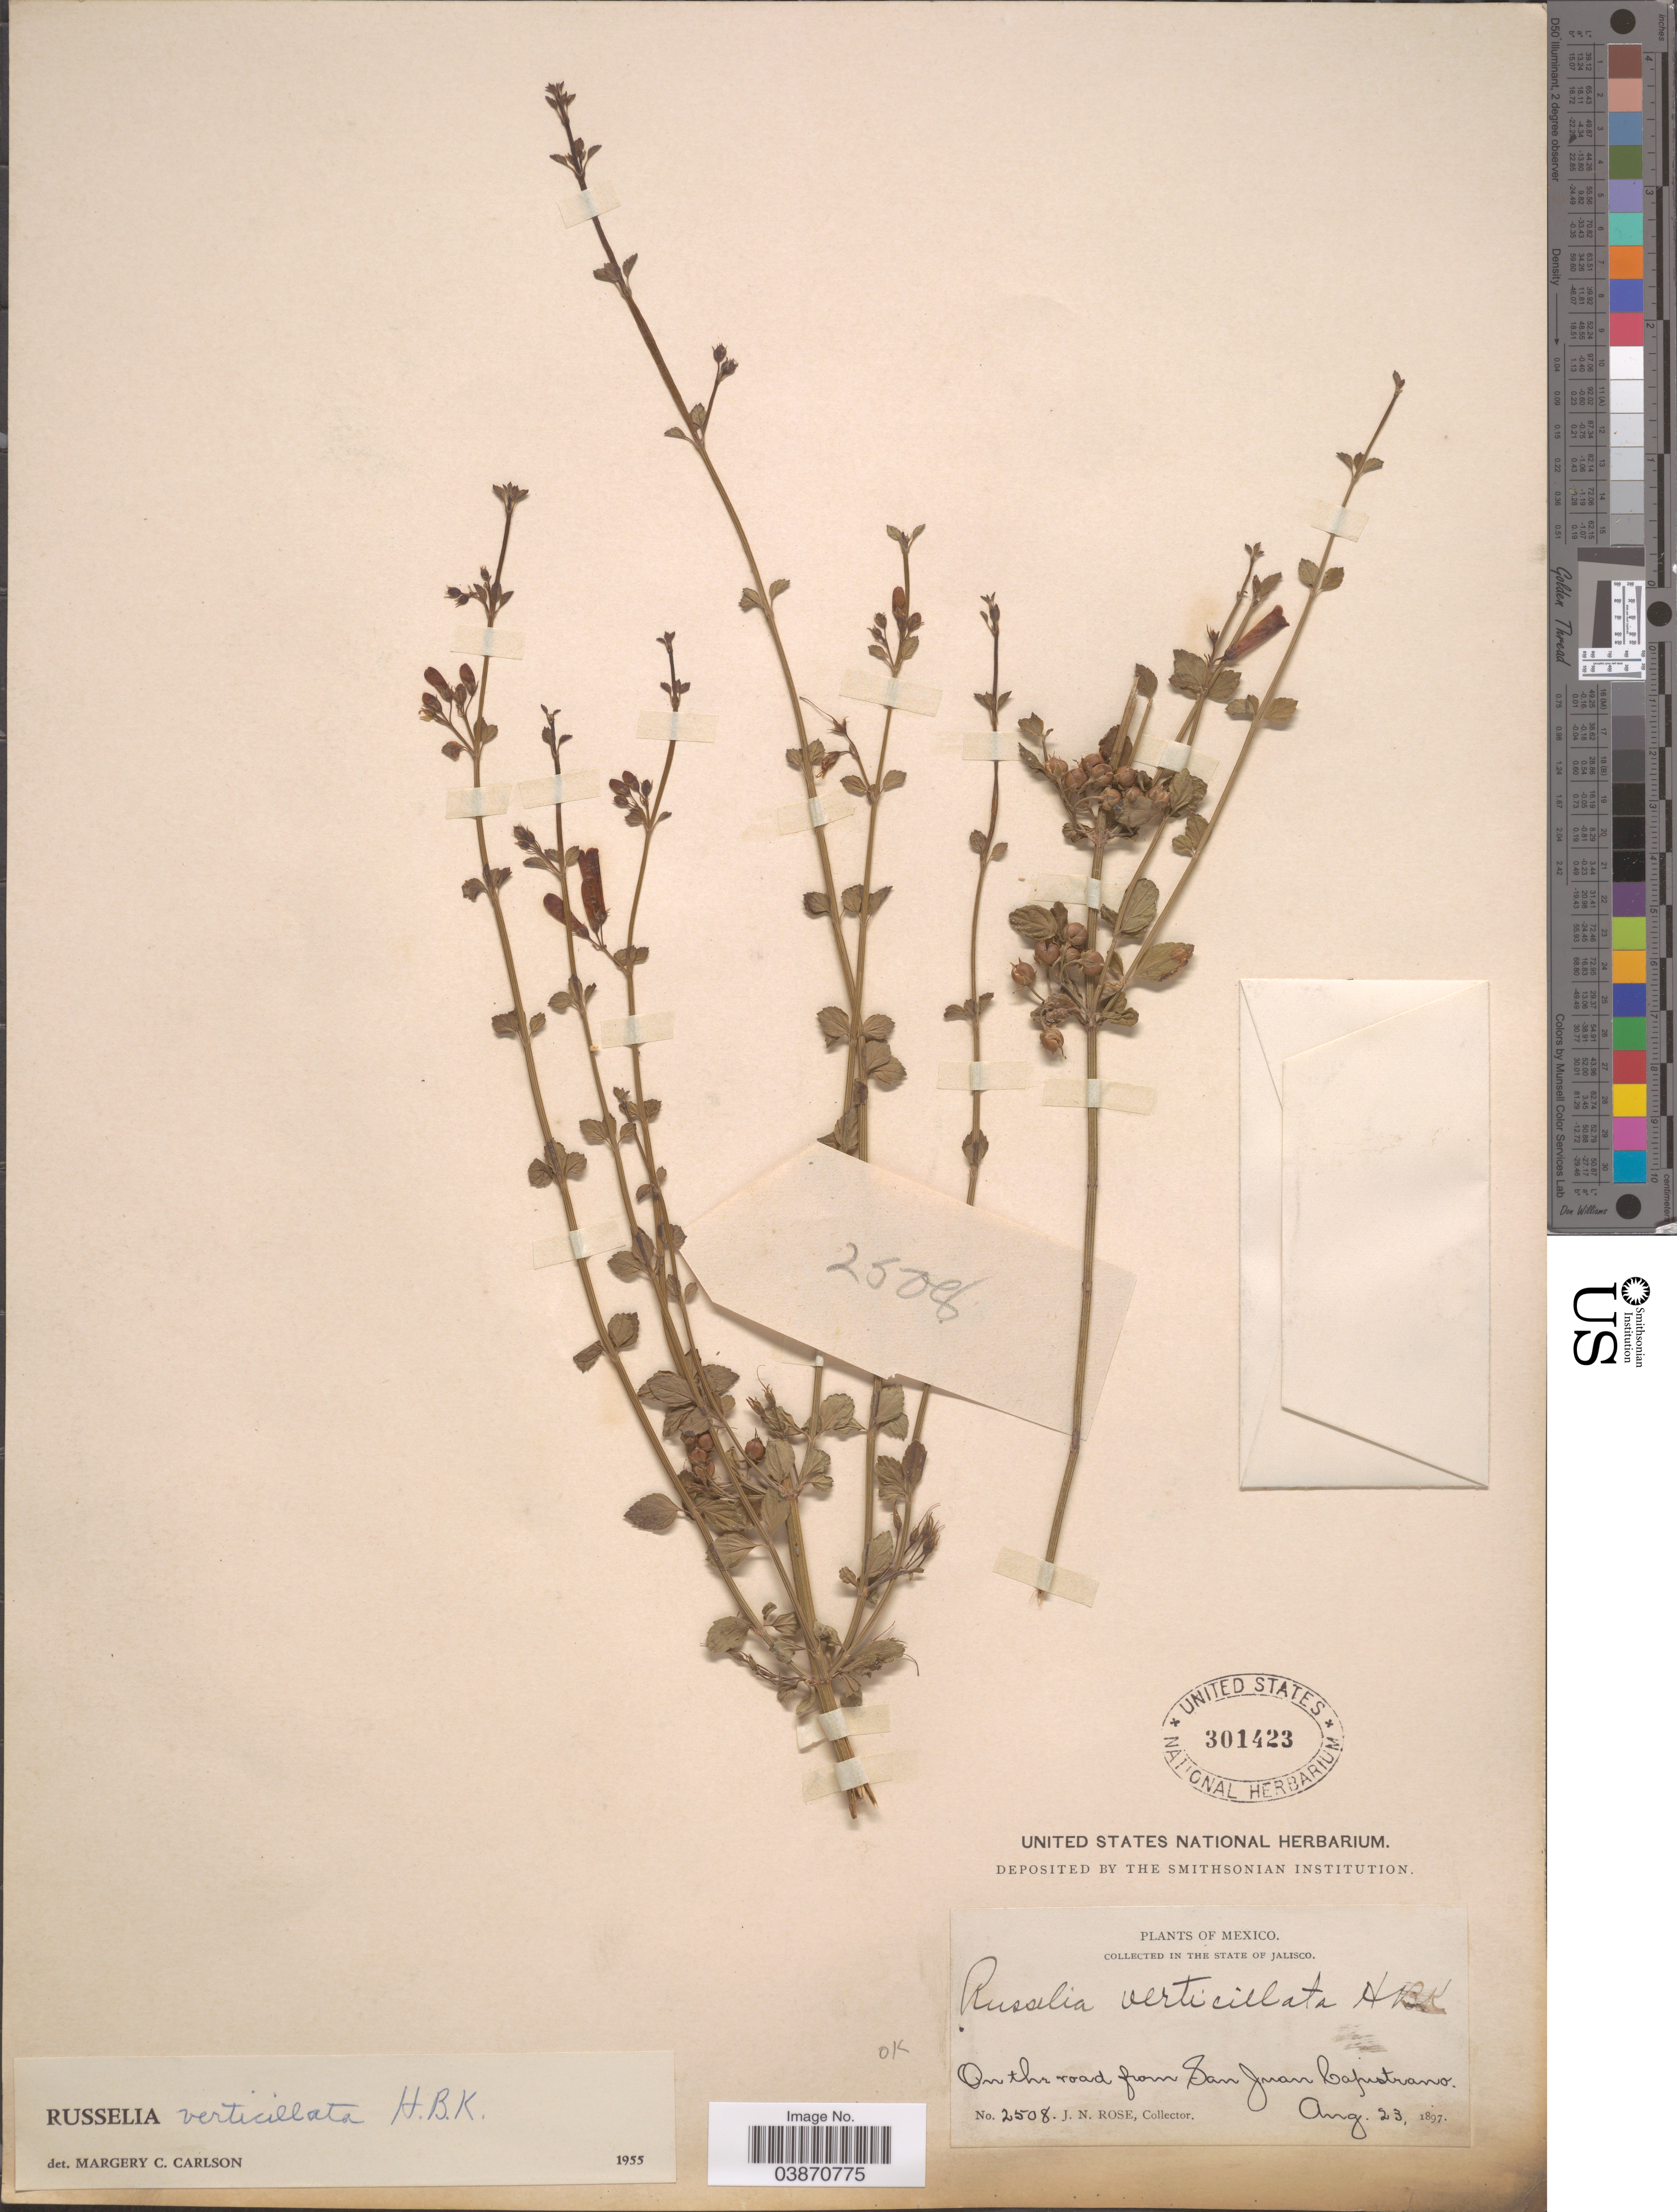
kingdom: Plantae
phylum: Tracheophyta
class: Magnoliopsida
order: Lamiales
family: Plantaginaceae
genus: Russelia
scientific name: Russelia verticillata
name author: Kunth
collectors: J. N. Rose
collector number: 2508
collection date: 1897-08-23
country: Mexico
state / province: Jalisco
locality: On the road from San Juan Capistrano.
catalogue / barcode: US 301423